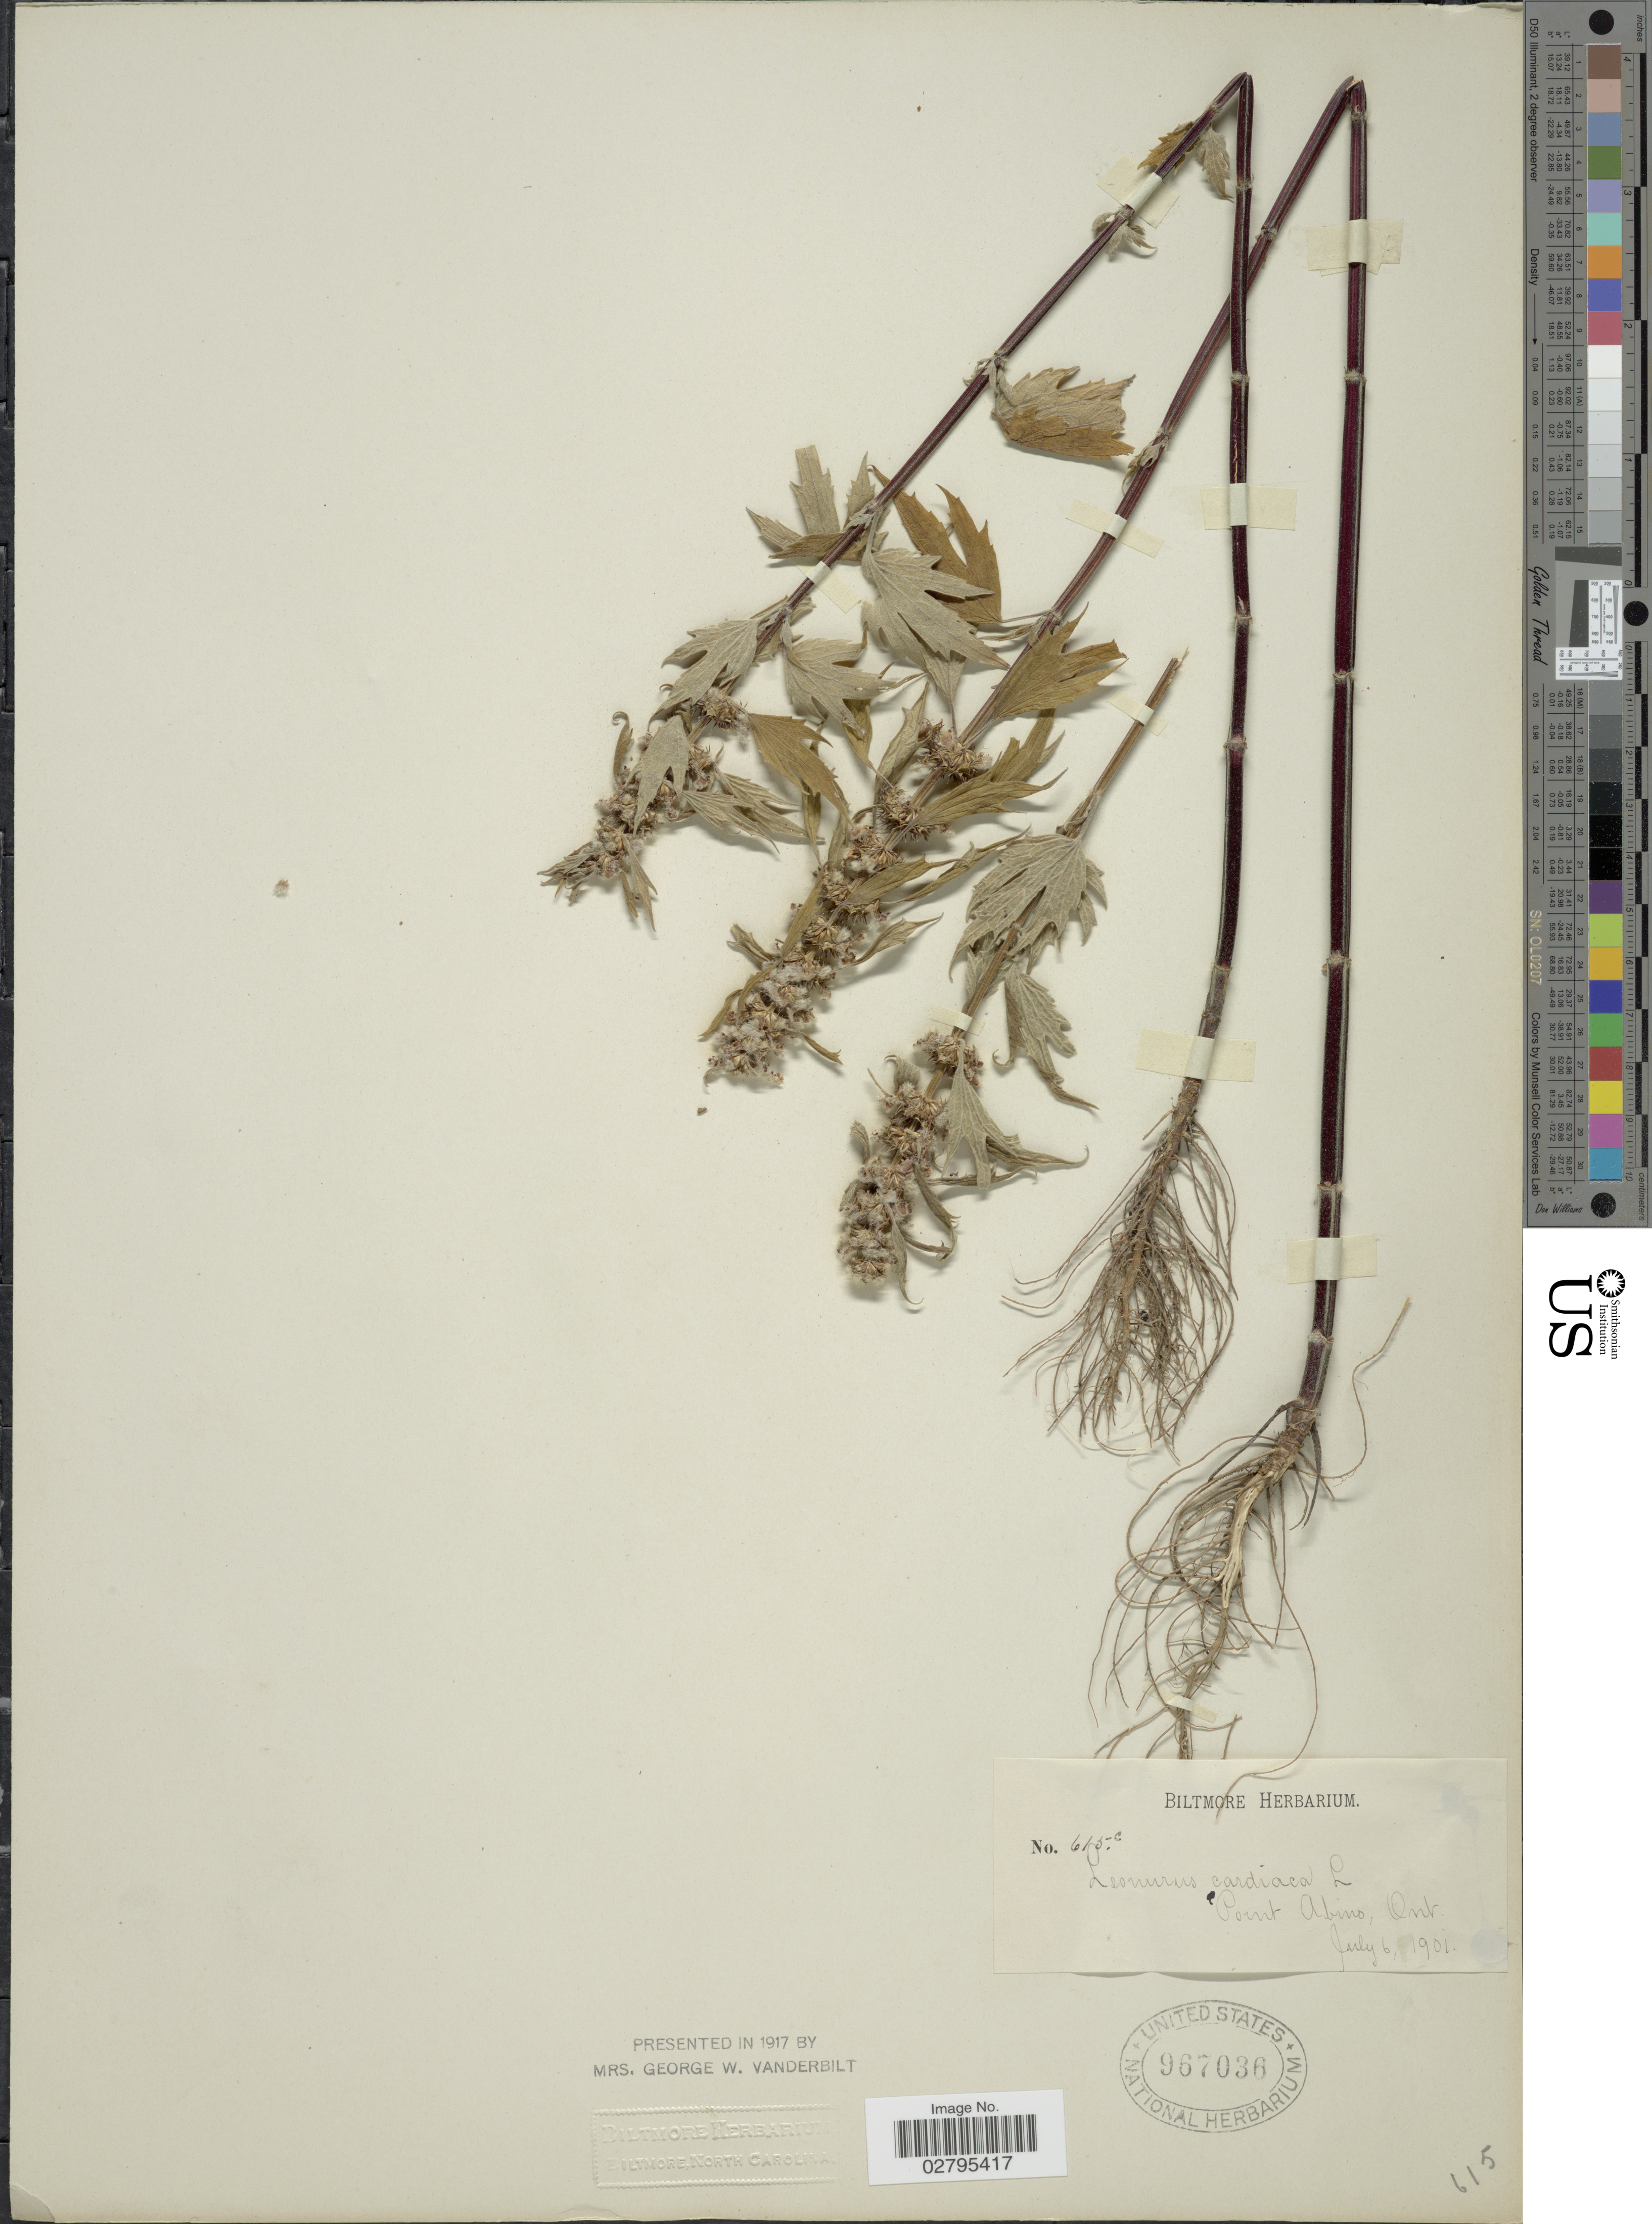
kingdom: Plantae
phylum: Tracheophyta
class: Magnoliopsida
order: Lamiales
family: Lamiaceae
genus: Leonurus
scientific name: Leonurus cardiaca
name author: L.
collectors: ex herb. Biltmore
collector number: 615c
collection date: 1901-07-06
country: Canada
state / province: Ontario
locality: Point Abino, Ont.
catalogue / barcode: US 967036